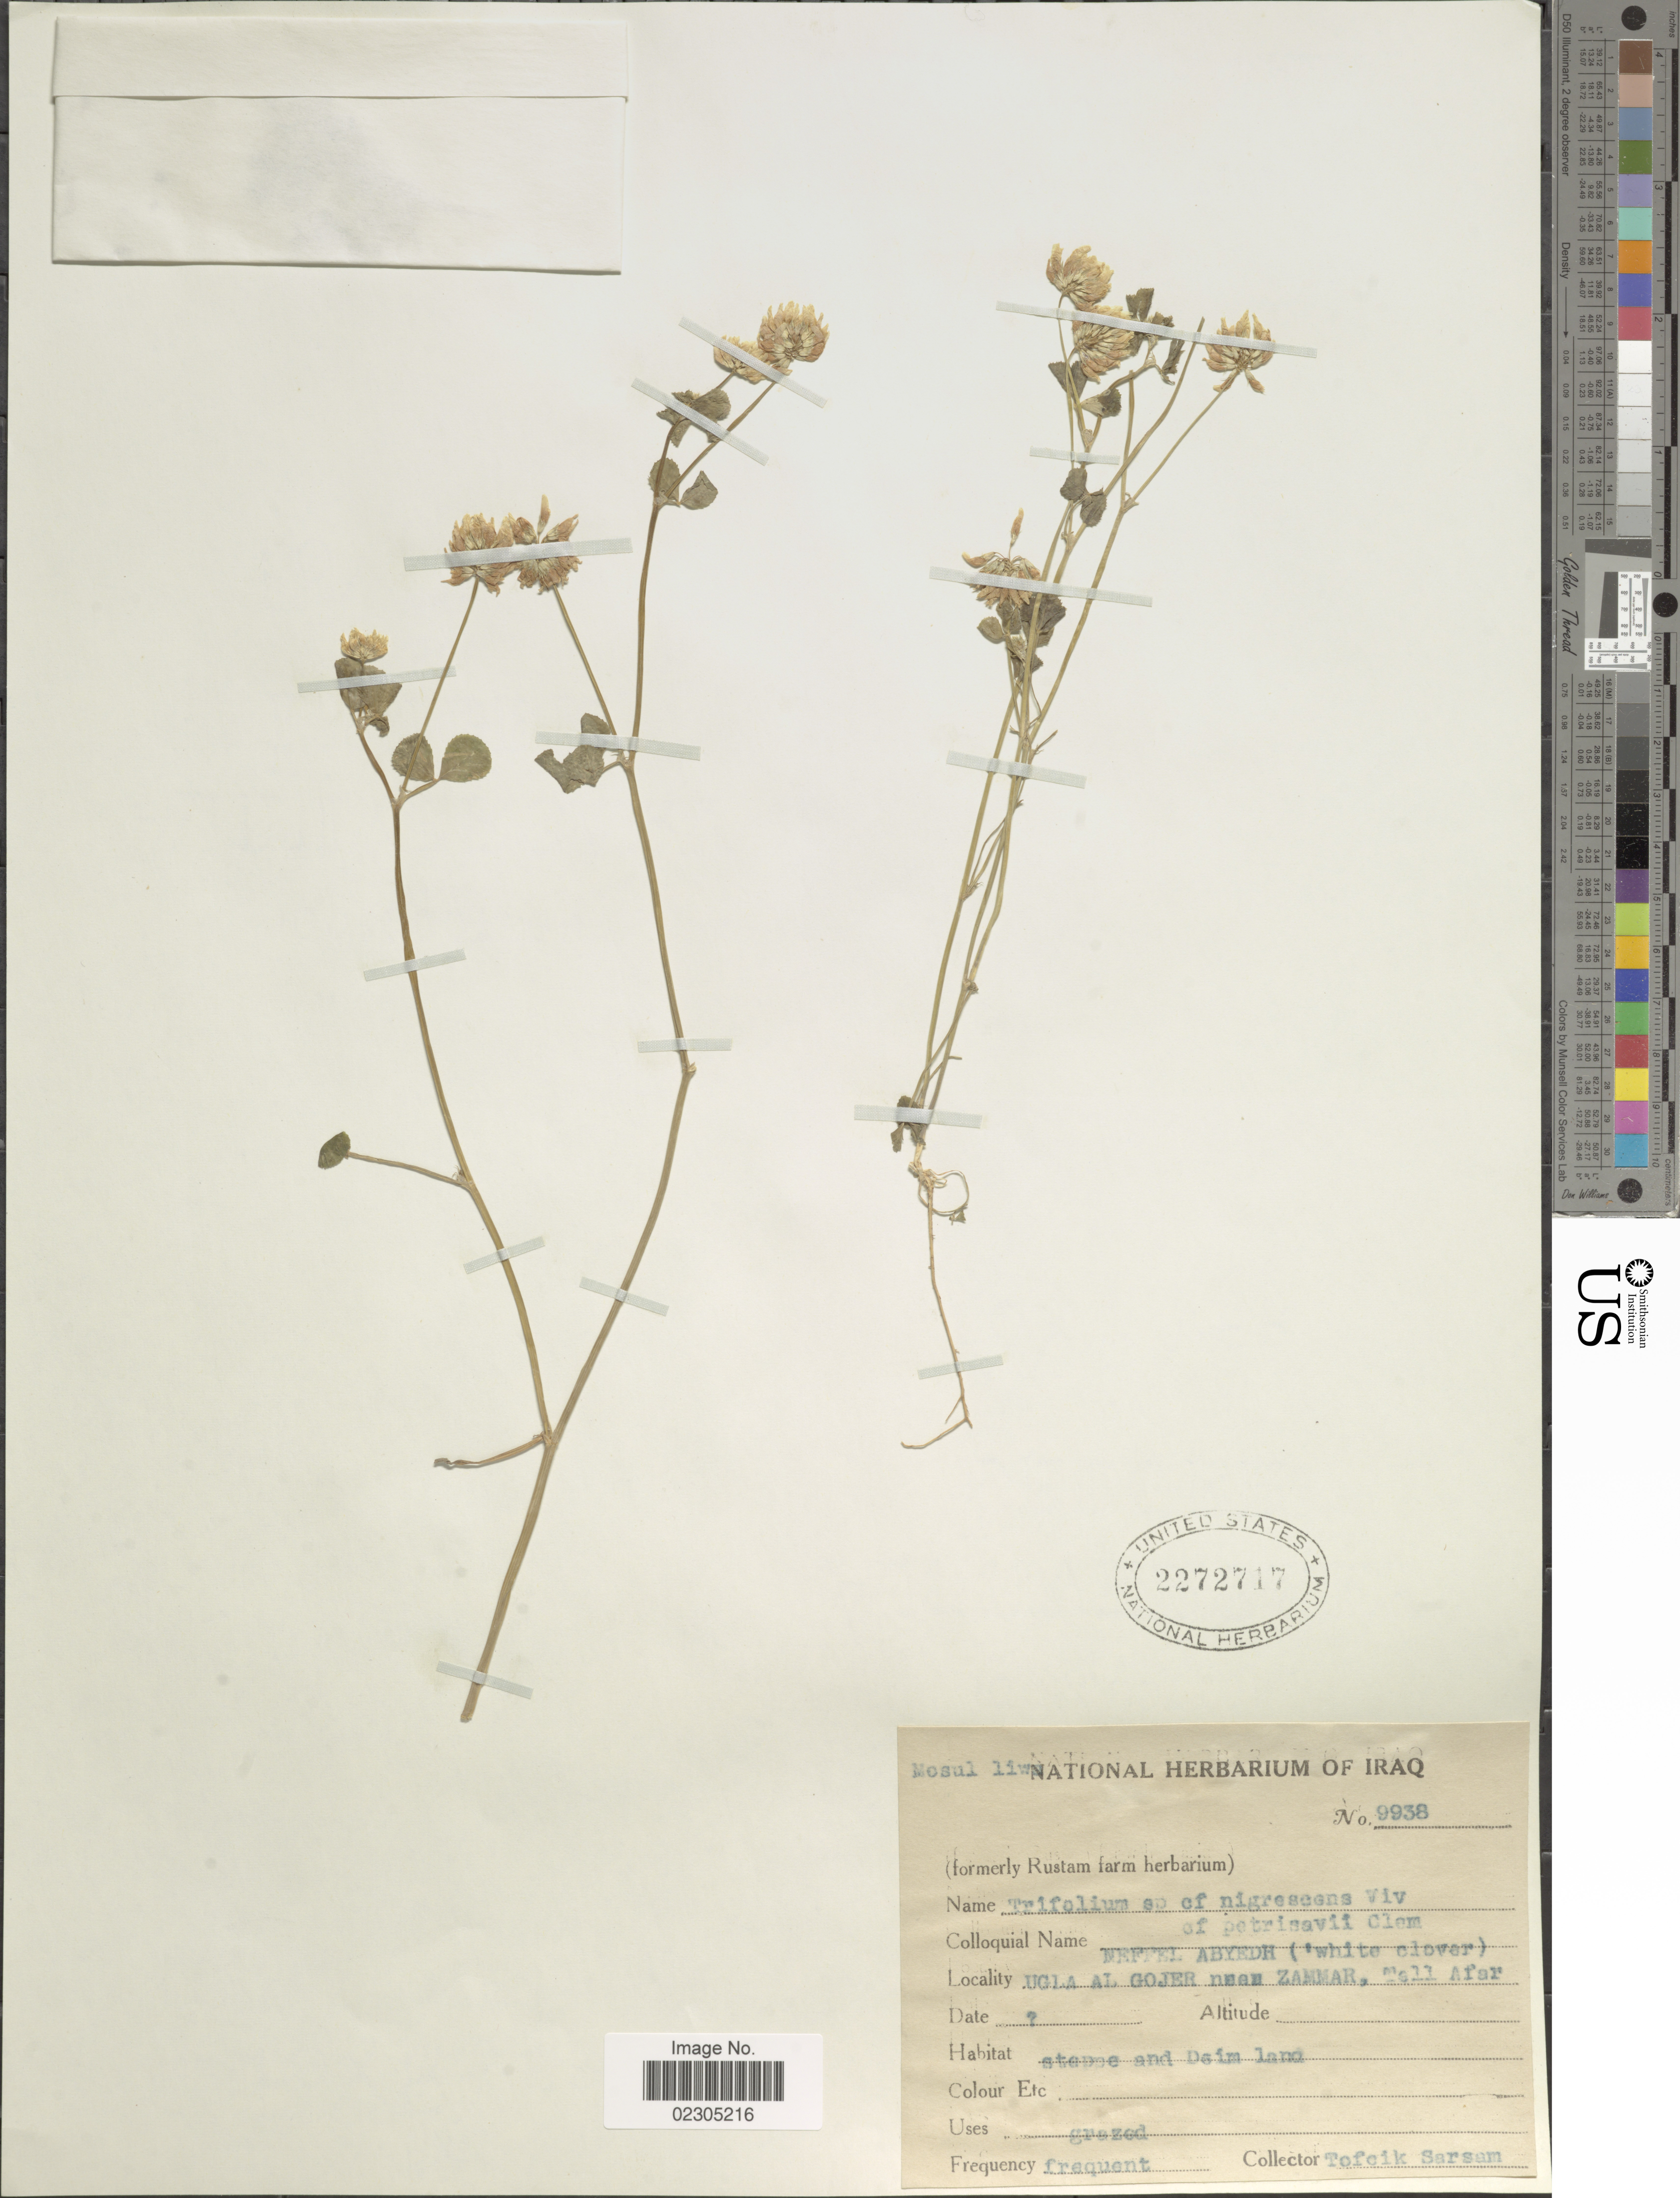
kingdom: Plantae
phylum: Tracheophyta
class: Magnoliopsida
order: Fabales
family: Fabaceae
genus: Trifolium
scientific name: Trifolium nigrescens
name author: Viv.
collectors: T. Sarsam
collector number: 9938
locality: Ugla al Gojer near Zammar, Tell Afar.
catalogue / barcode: US 2272717